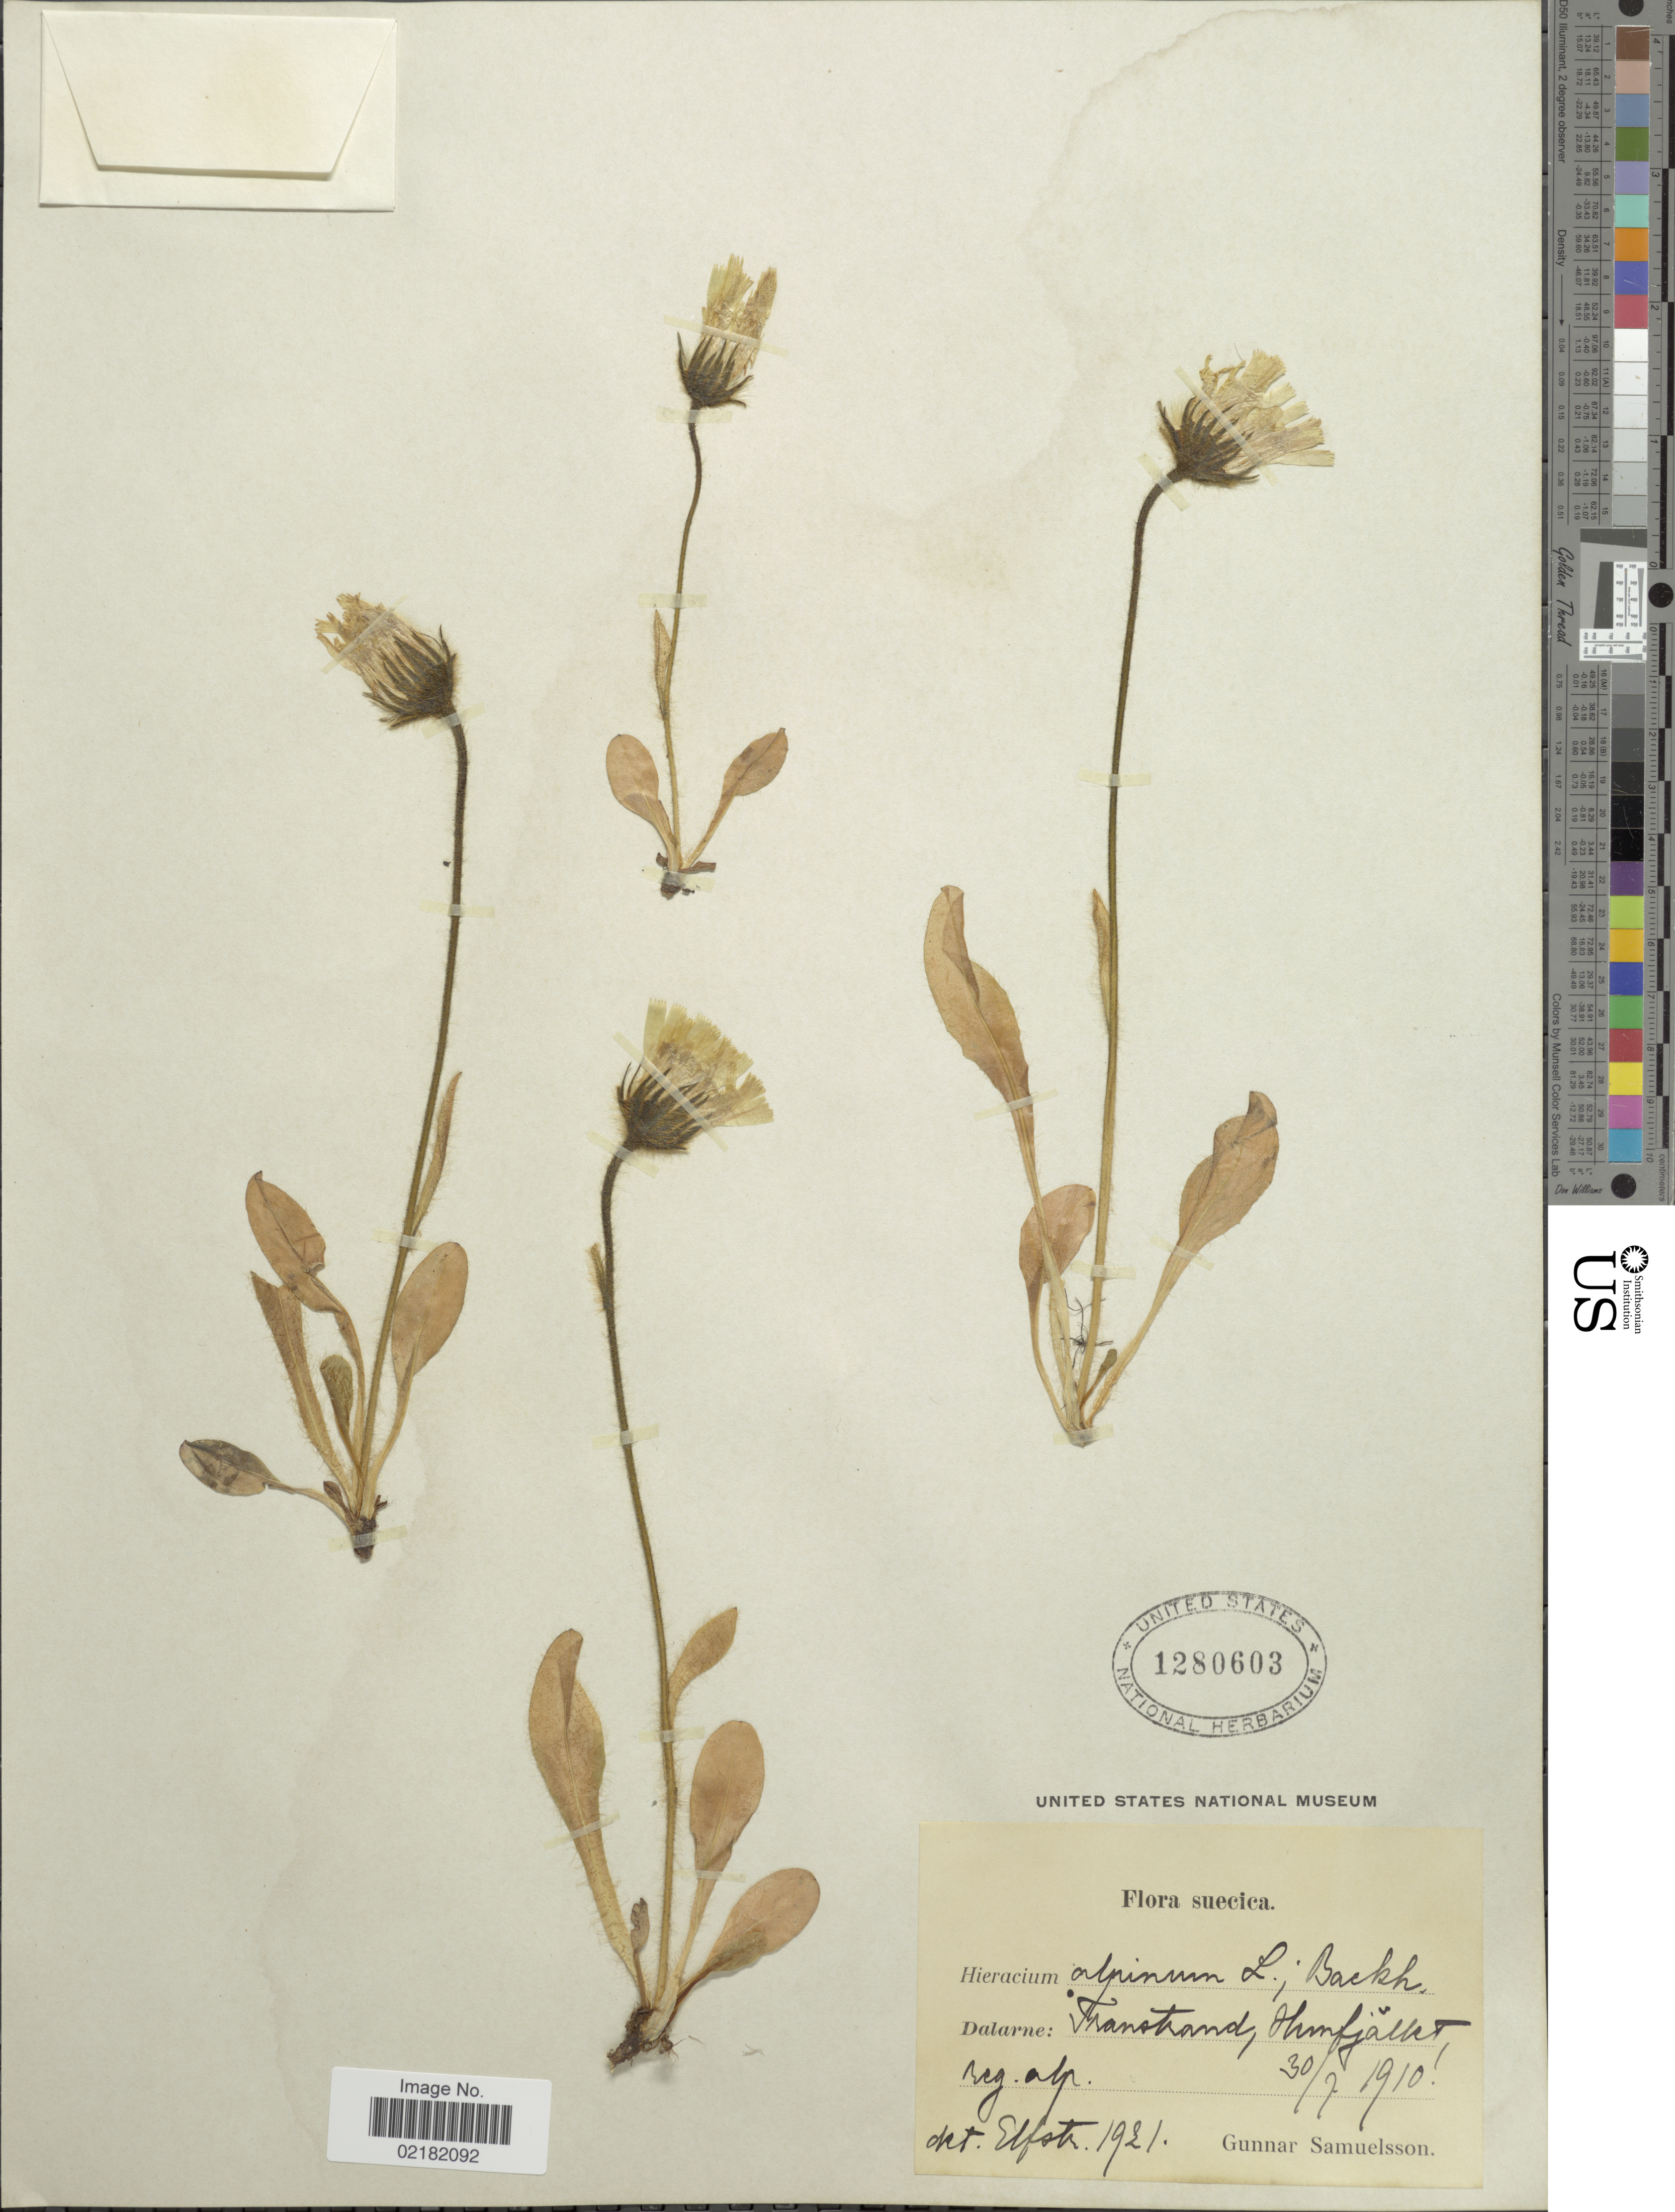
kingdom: Plantae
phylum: Tracheophyta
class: Magnoliopsida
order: Asterales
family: Asteraceae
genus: Hieracium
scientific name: Hieracium alpinum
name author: L.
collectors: G. Samuelsson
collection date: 1910-07-30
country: Sweden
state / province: Dalarna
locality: Transtrand, Hemfjället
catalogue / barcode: US 1280603